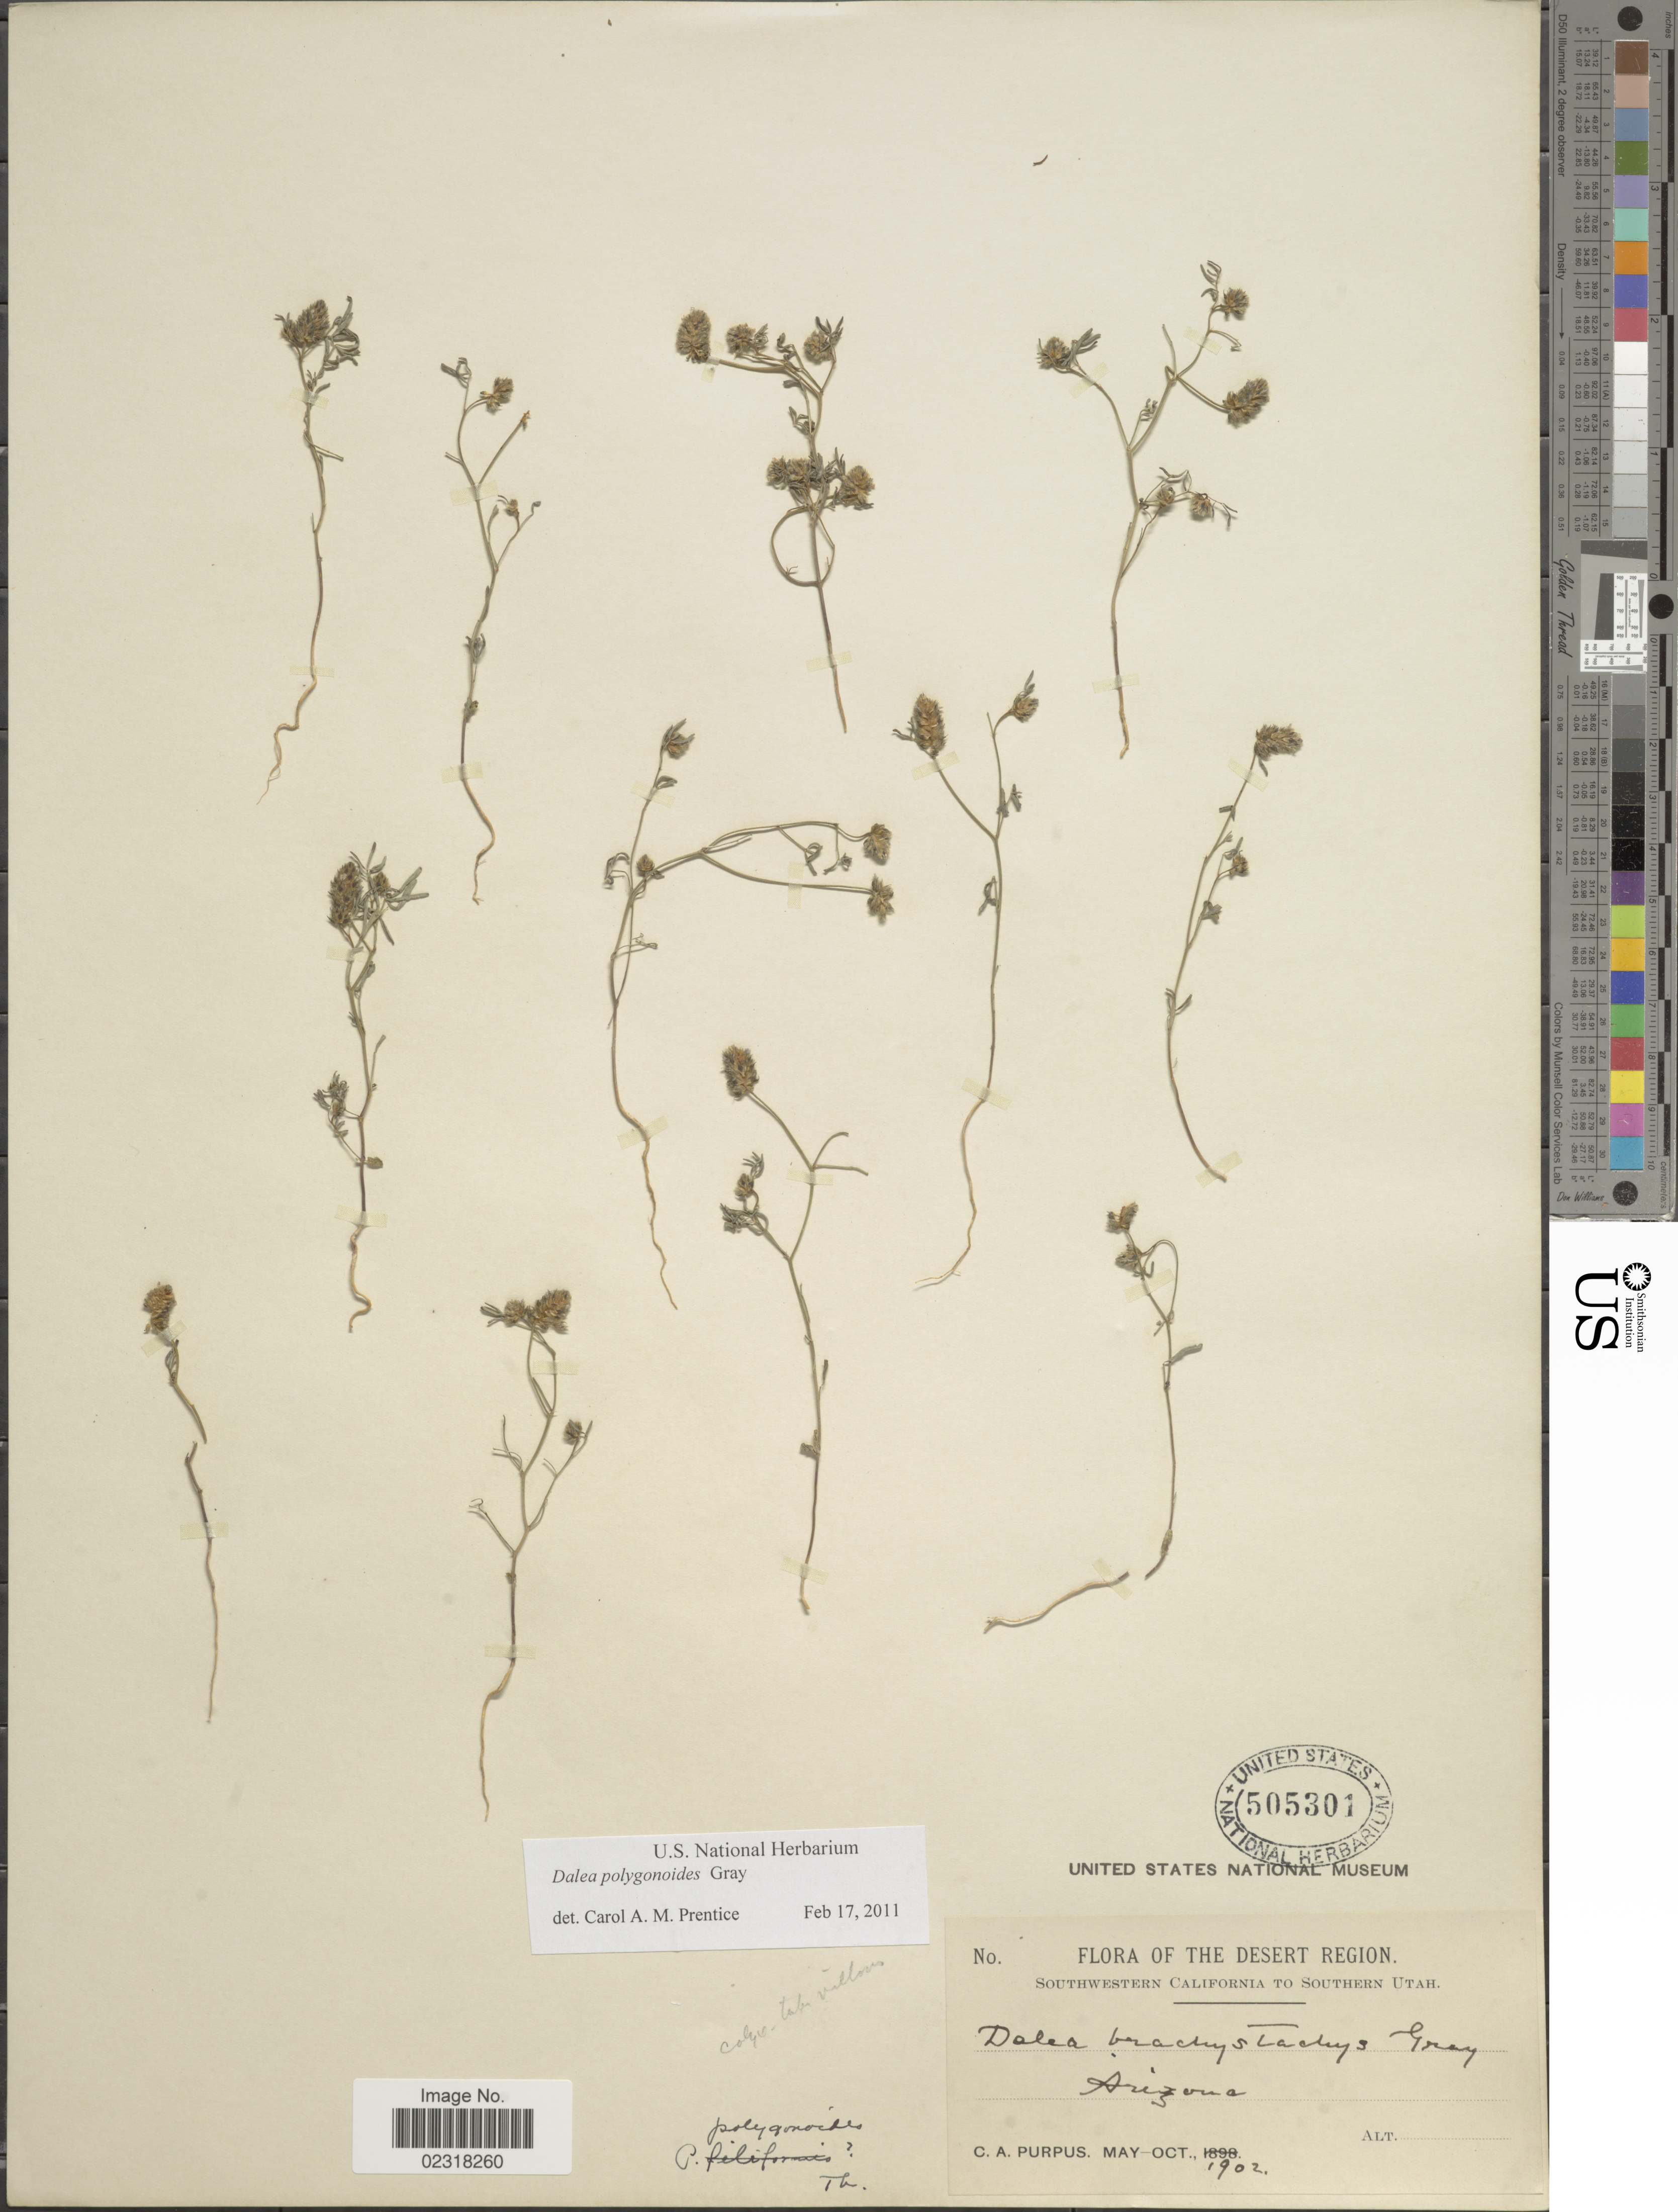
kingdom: Plantae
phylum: Tracheophyta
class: Magnoliopsida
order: Fabales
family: Fabaceae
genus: Dalea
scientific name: Dalea polygonoides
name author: A. Gray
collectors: C. A. Purpus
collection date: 1902-05/1902-10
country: United States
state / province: Arizona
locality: The Desert Region, Southwestern California to Southern Utah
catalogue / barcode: US 505301